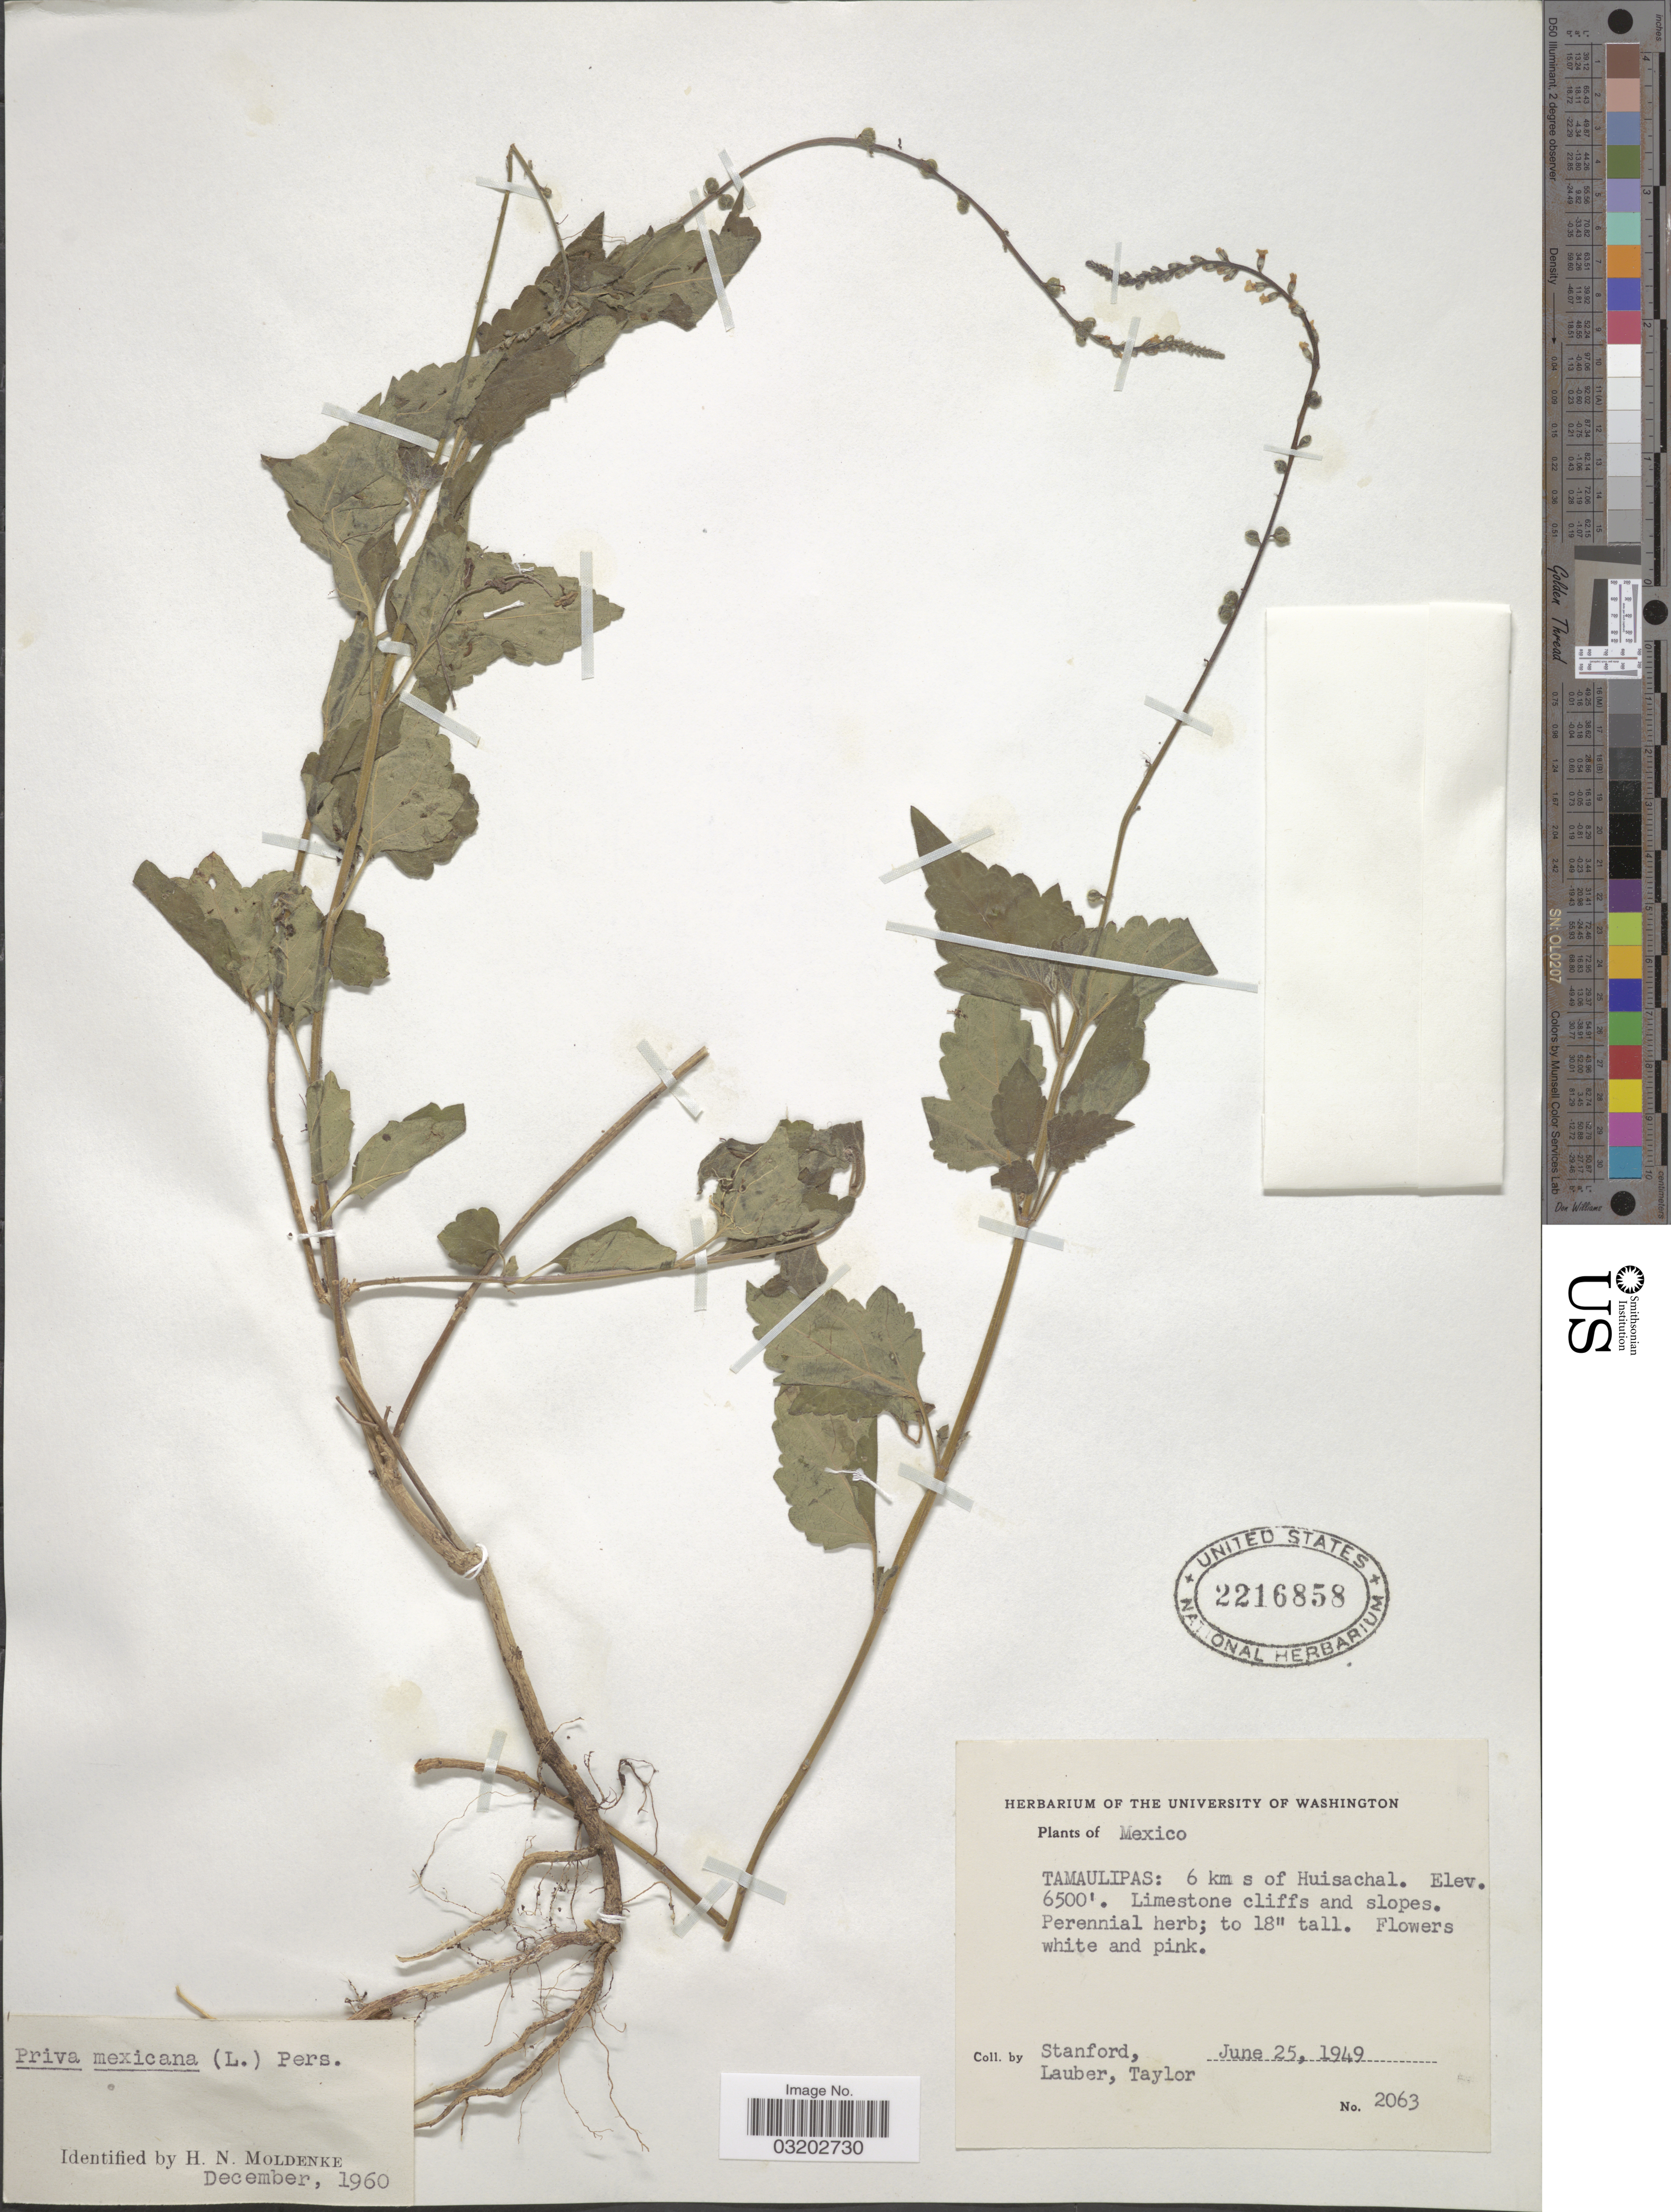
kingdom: Plantae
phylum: Tracheophyta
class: Magnoliopsida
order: Lamiales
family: Verbenaceae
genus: Priva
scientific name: Priva mexicana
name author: (L.) Pers.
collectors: -. Stanford, -. Lauber & -. Taylor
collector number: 2063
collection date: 1949-06-25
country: Mexico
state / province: Tamaulipas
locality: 6 km s of Huisachal.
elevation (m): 1981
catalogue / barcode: US 2216858